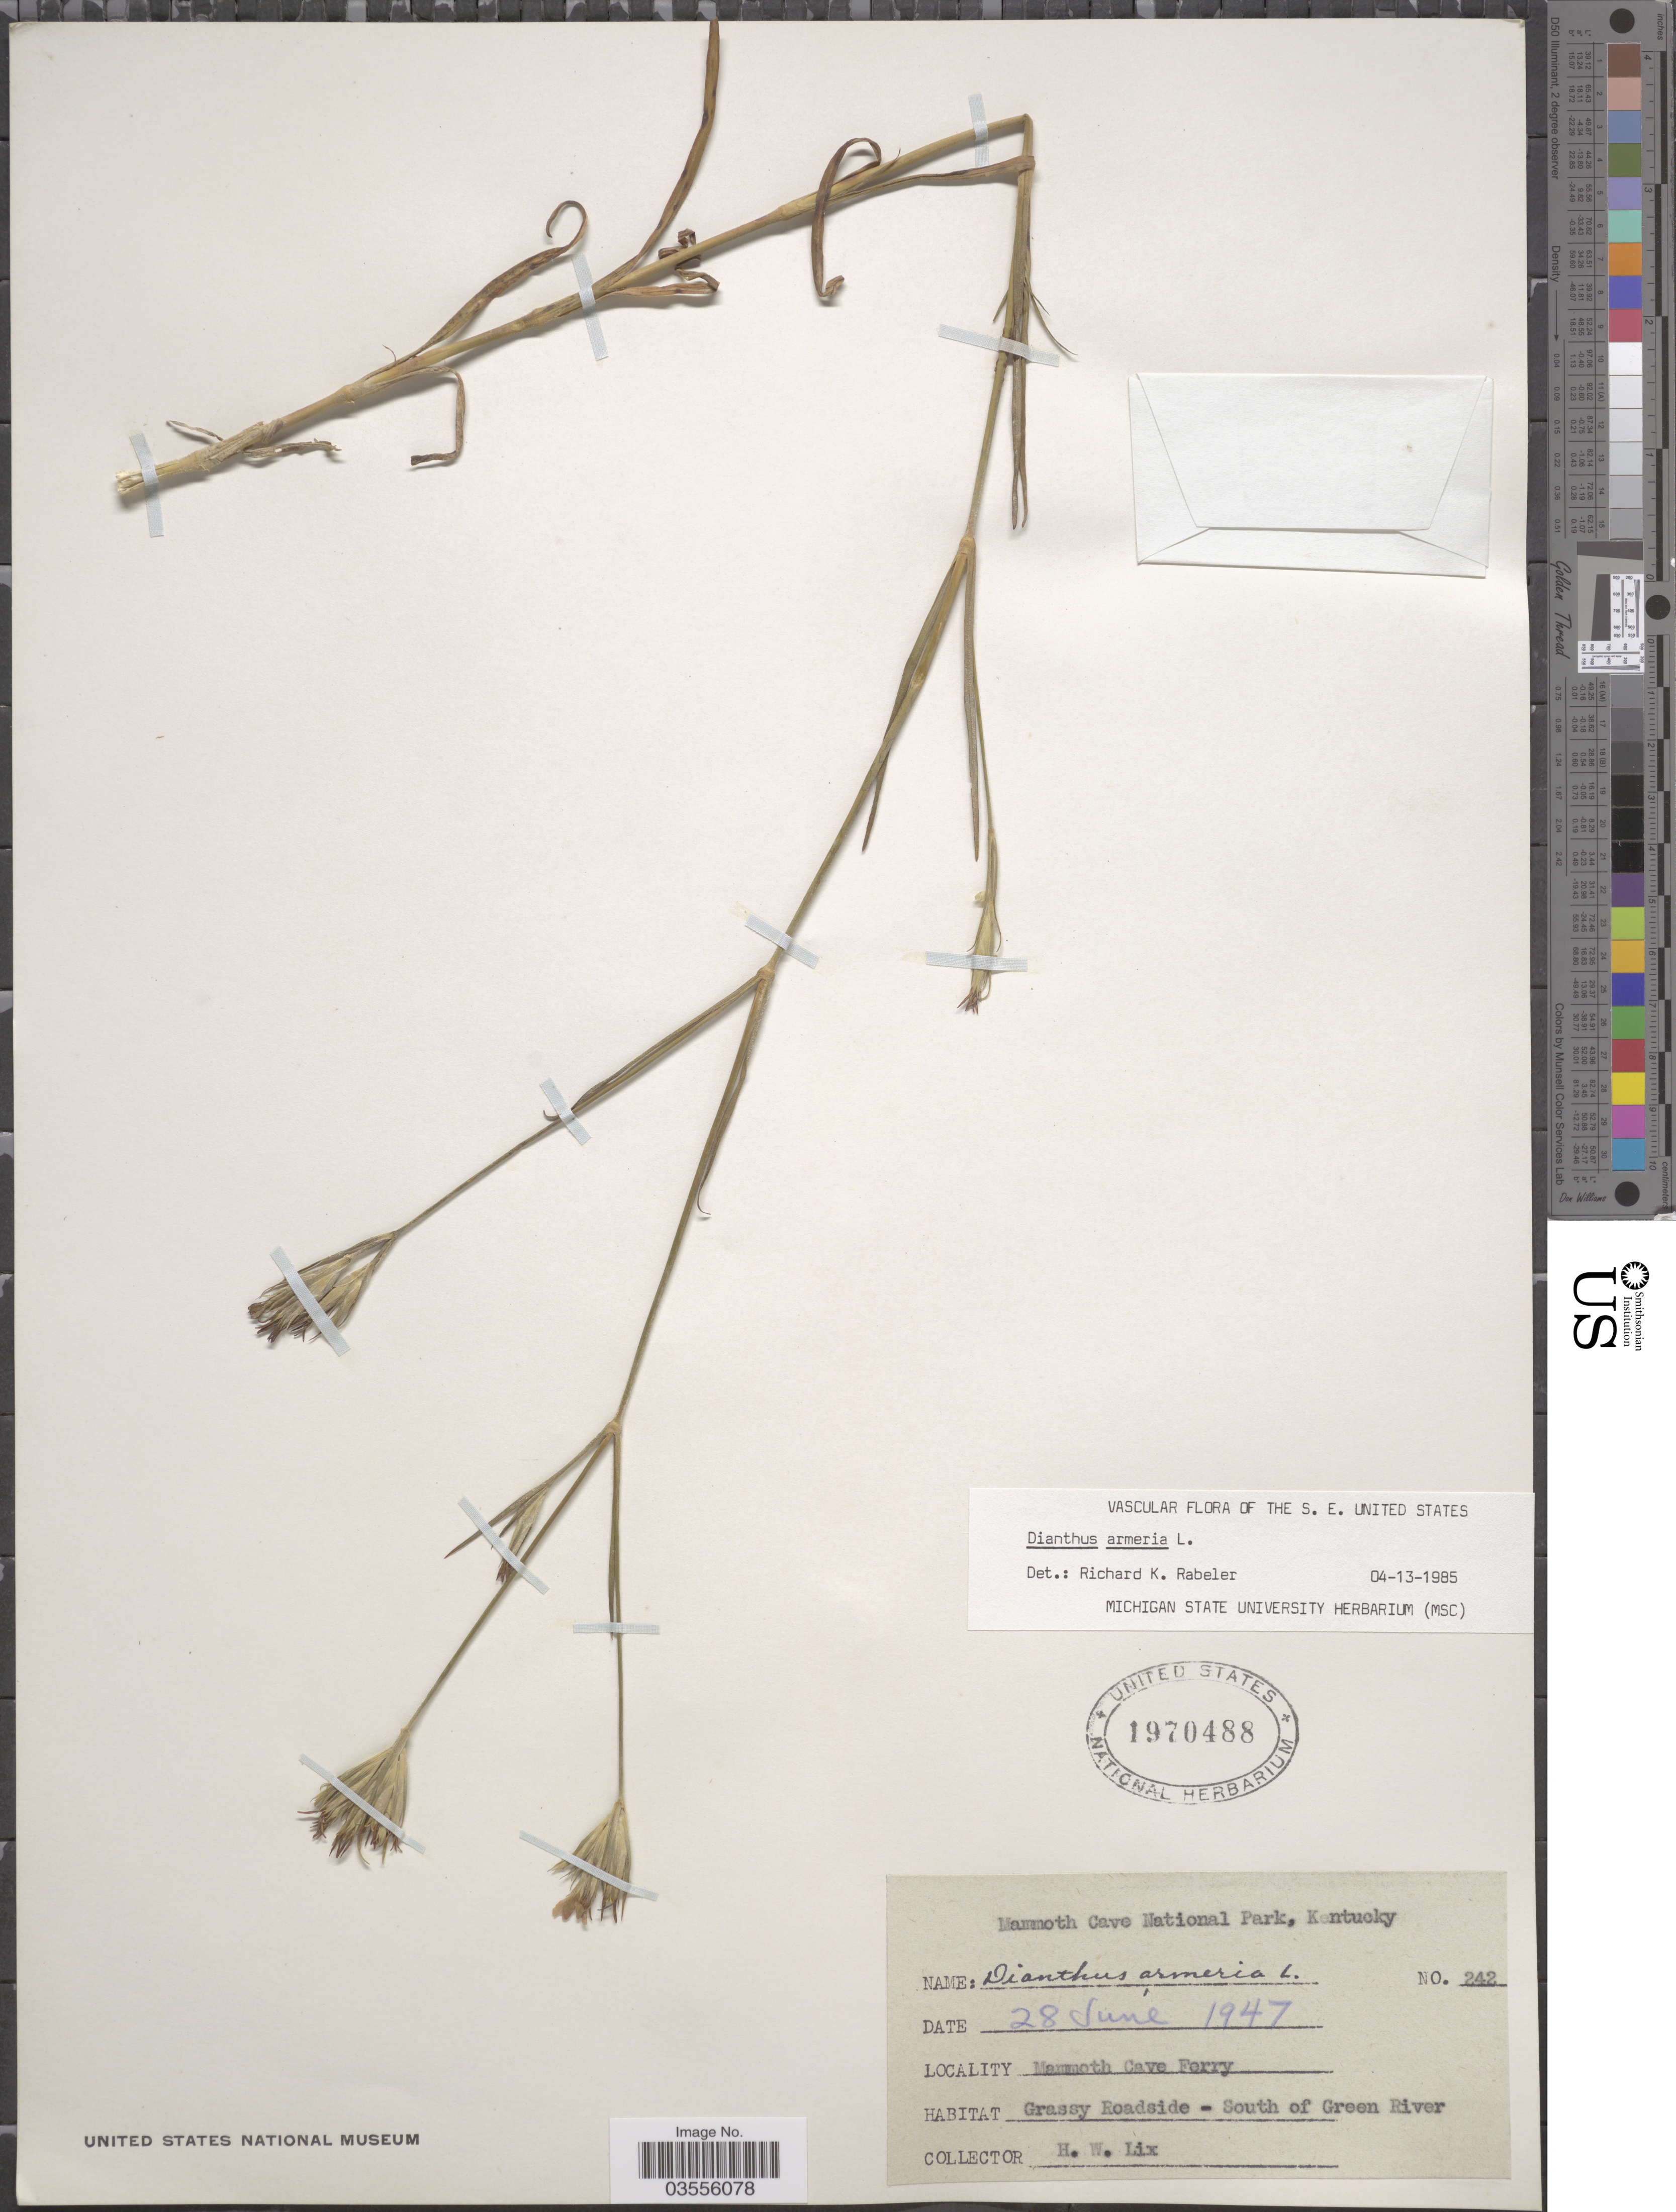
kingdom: Plantae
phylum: Tracheophyta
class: Magnoliopsida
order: Caryophyllales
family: Caryophyllaceae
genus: Dianthus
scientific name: Dianthus armeria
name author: L.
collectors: H. W. Lix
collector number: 242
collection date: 1947-06-28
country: United States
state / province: Kentucky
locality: Mammoth Cave National Park. Mammoth Cave Ferry. Grassy Roadside - South of Green River.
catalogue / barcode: US 1970488